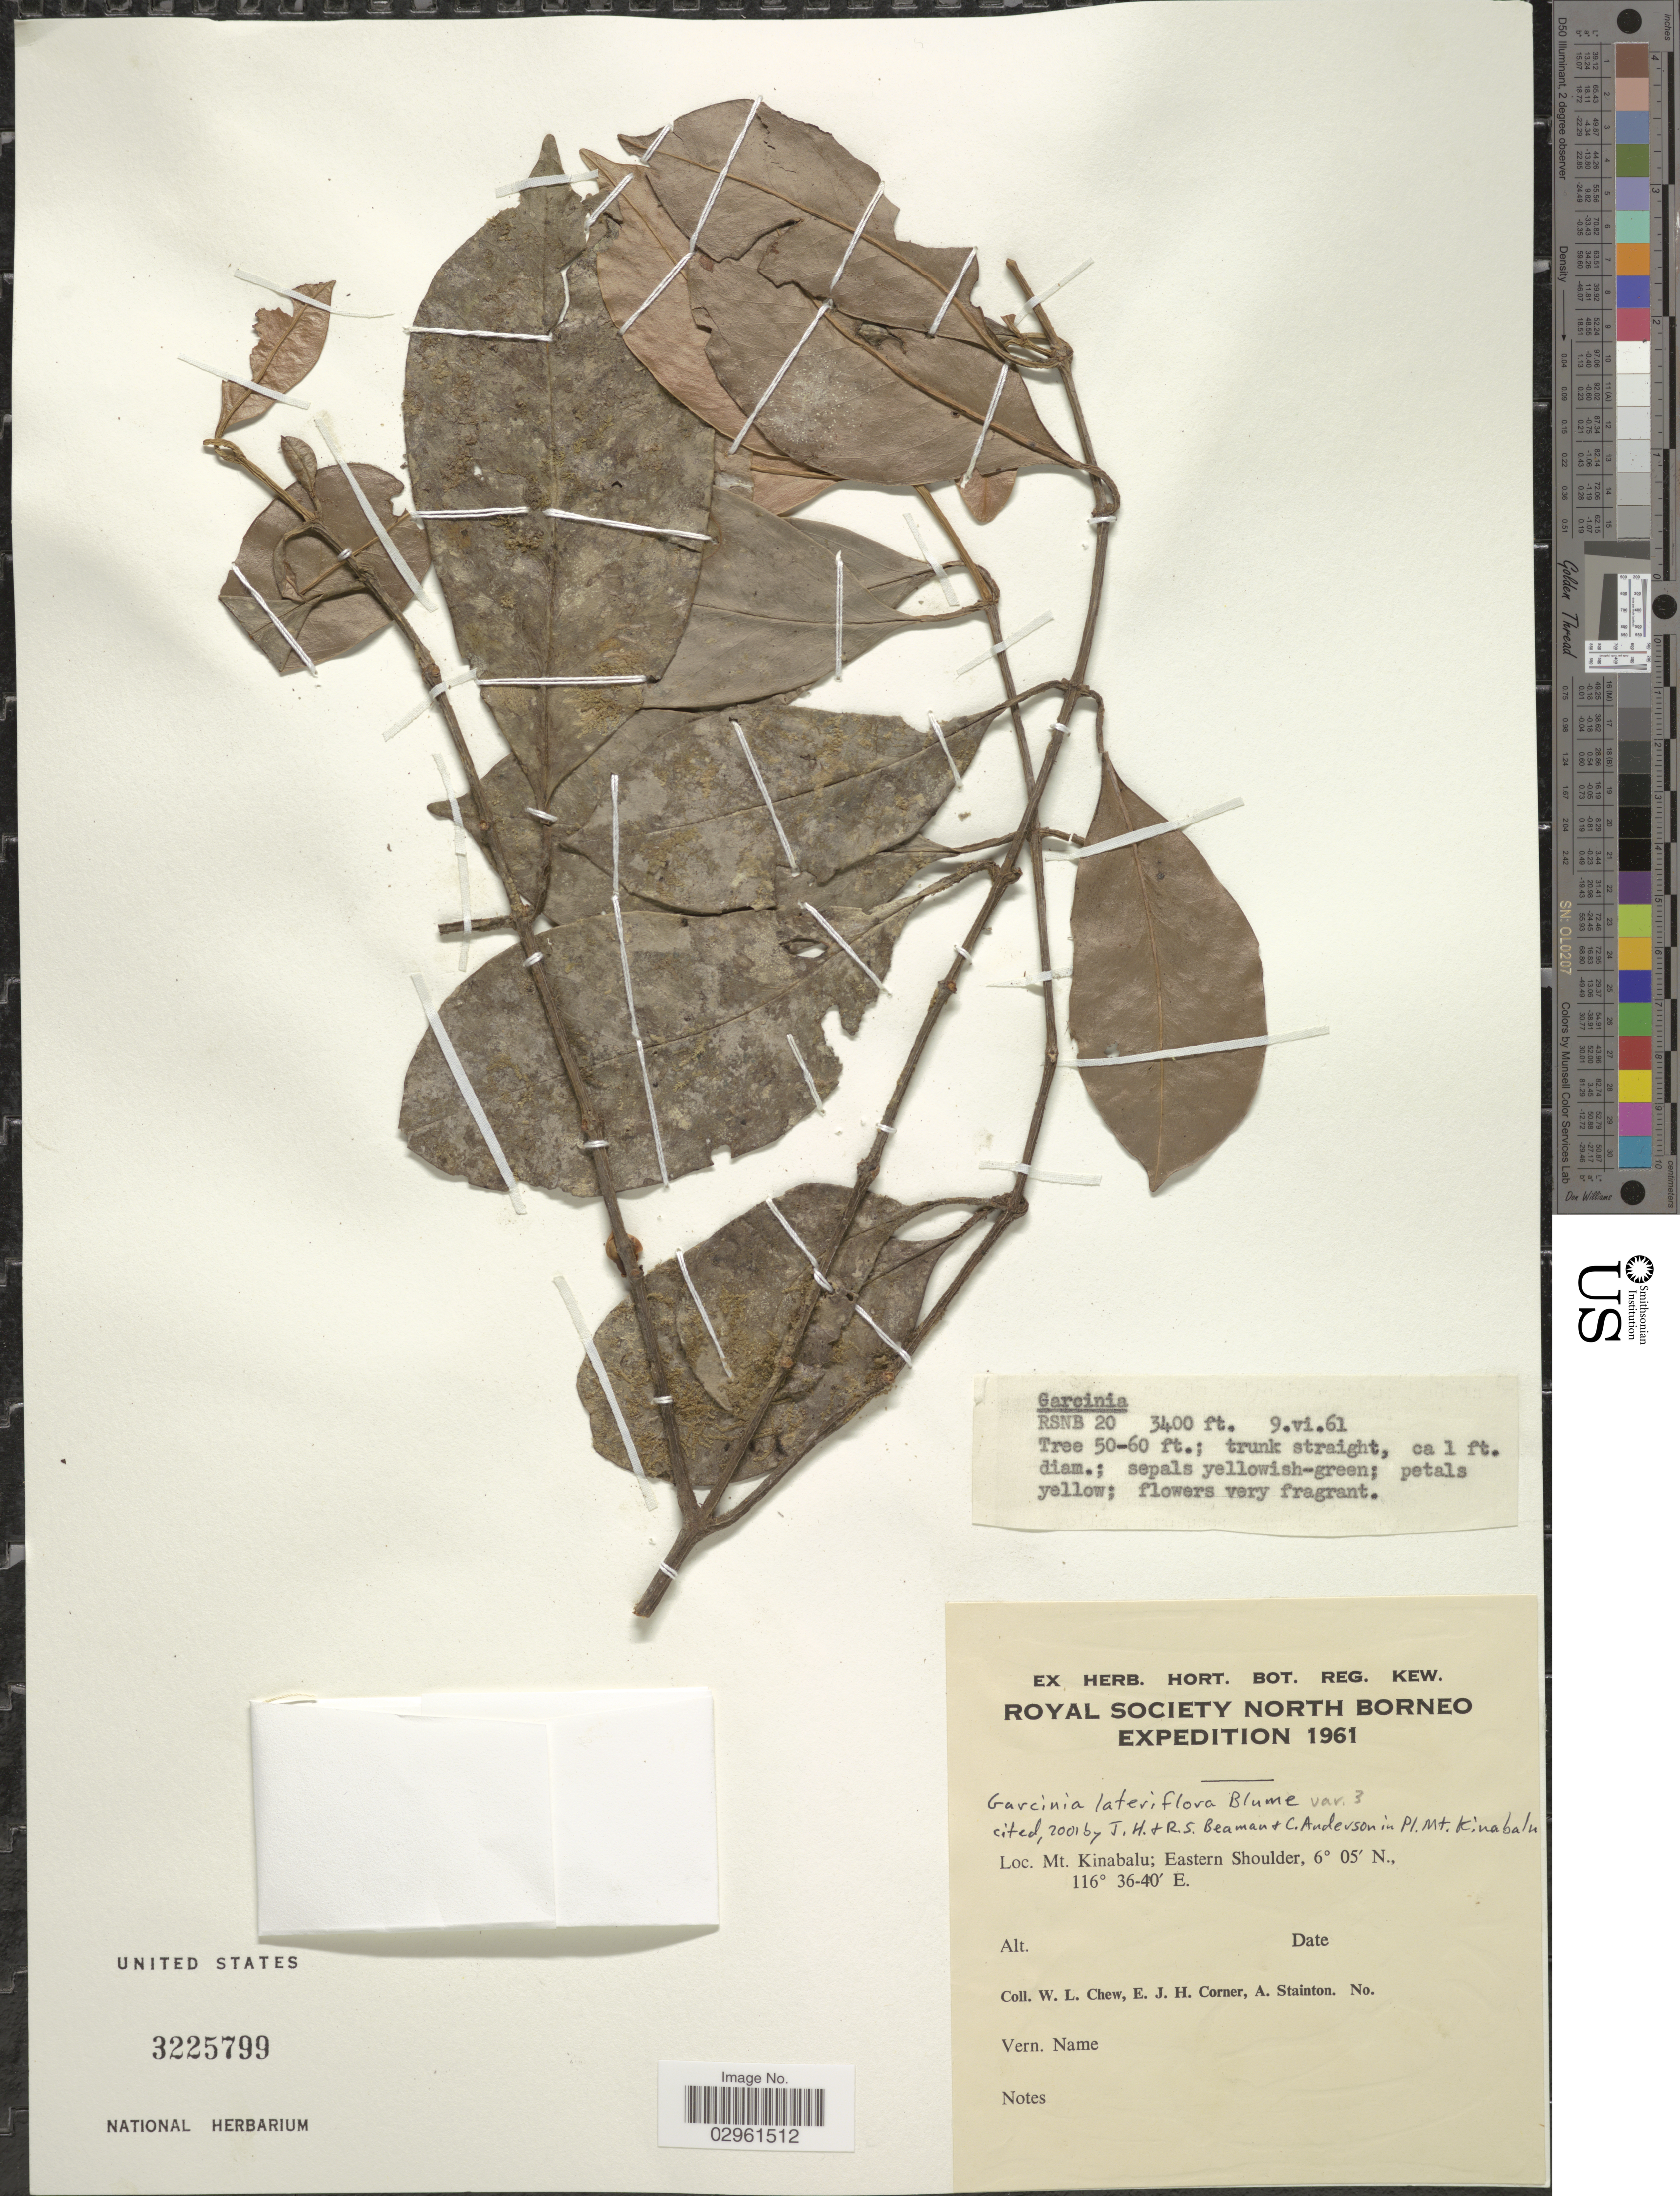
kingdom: Plantae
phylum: Tracheophyta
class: Magnoliopsida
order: Malpighiales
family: Clusiaceae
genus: Garcinia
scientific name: Garcinia lateriflora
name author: Blume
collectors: W. Chew, E. Corner & A. Stainton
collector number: RSNB20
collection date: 1961-06-09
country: Malaysia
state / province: Sabah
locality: Mt. Kinabalu; Eastern Shoulder.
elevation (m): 1036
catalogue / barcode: US 3225799